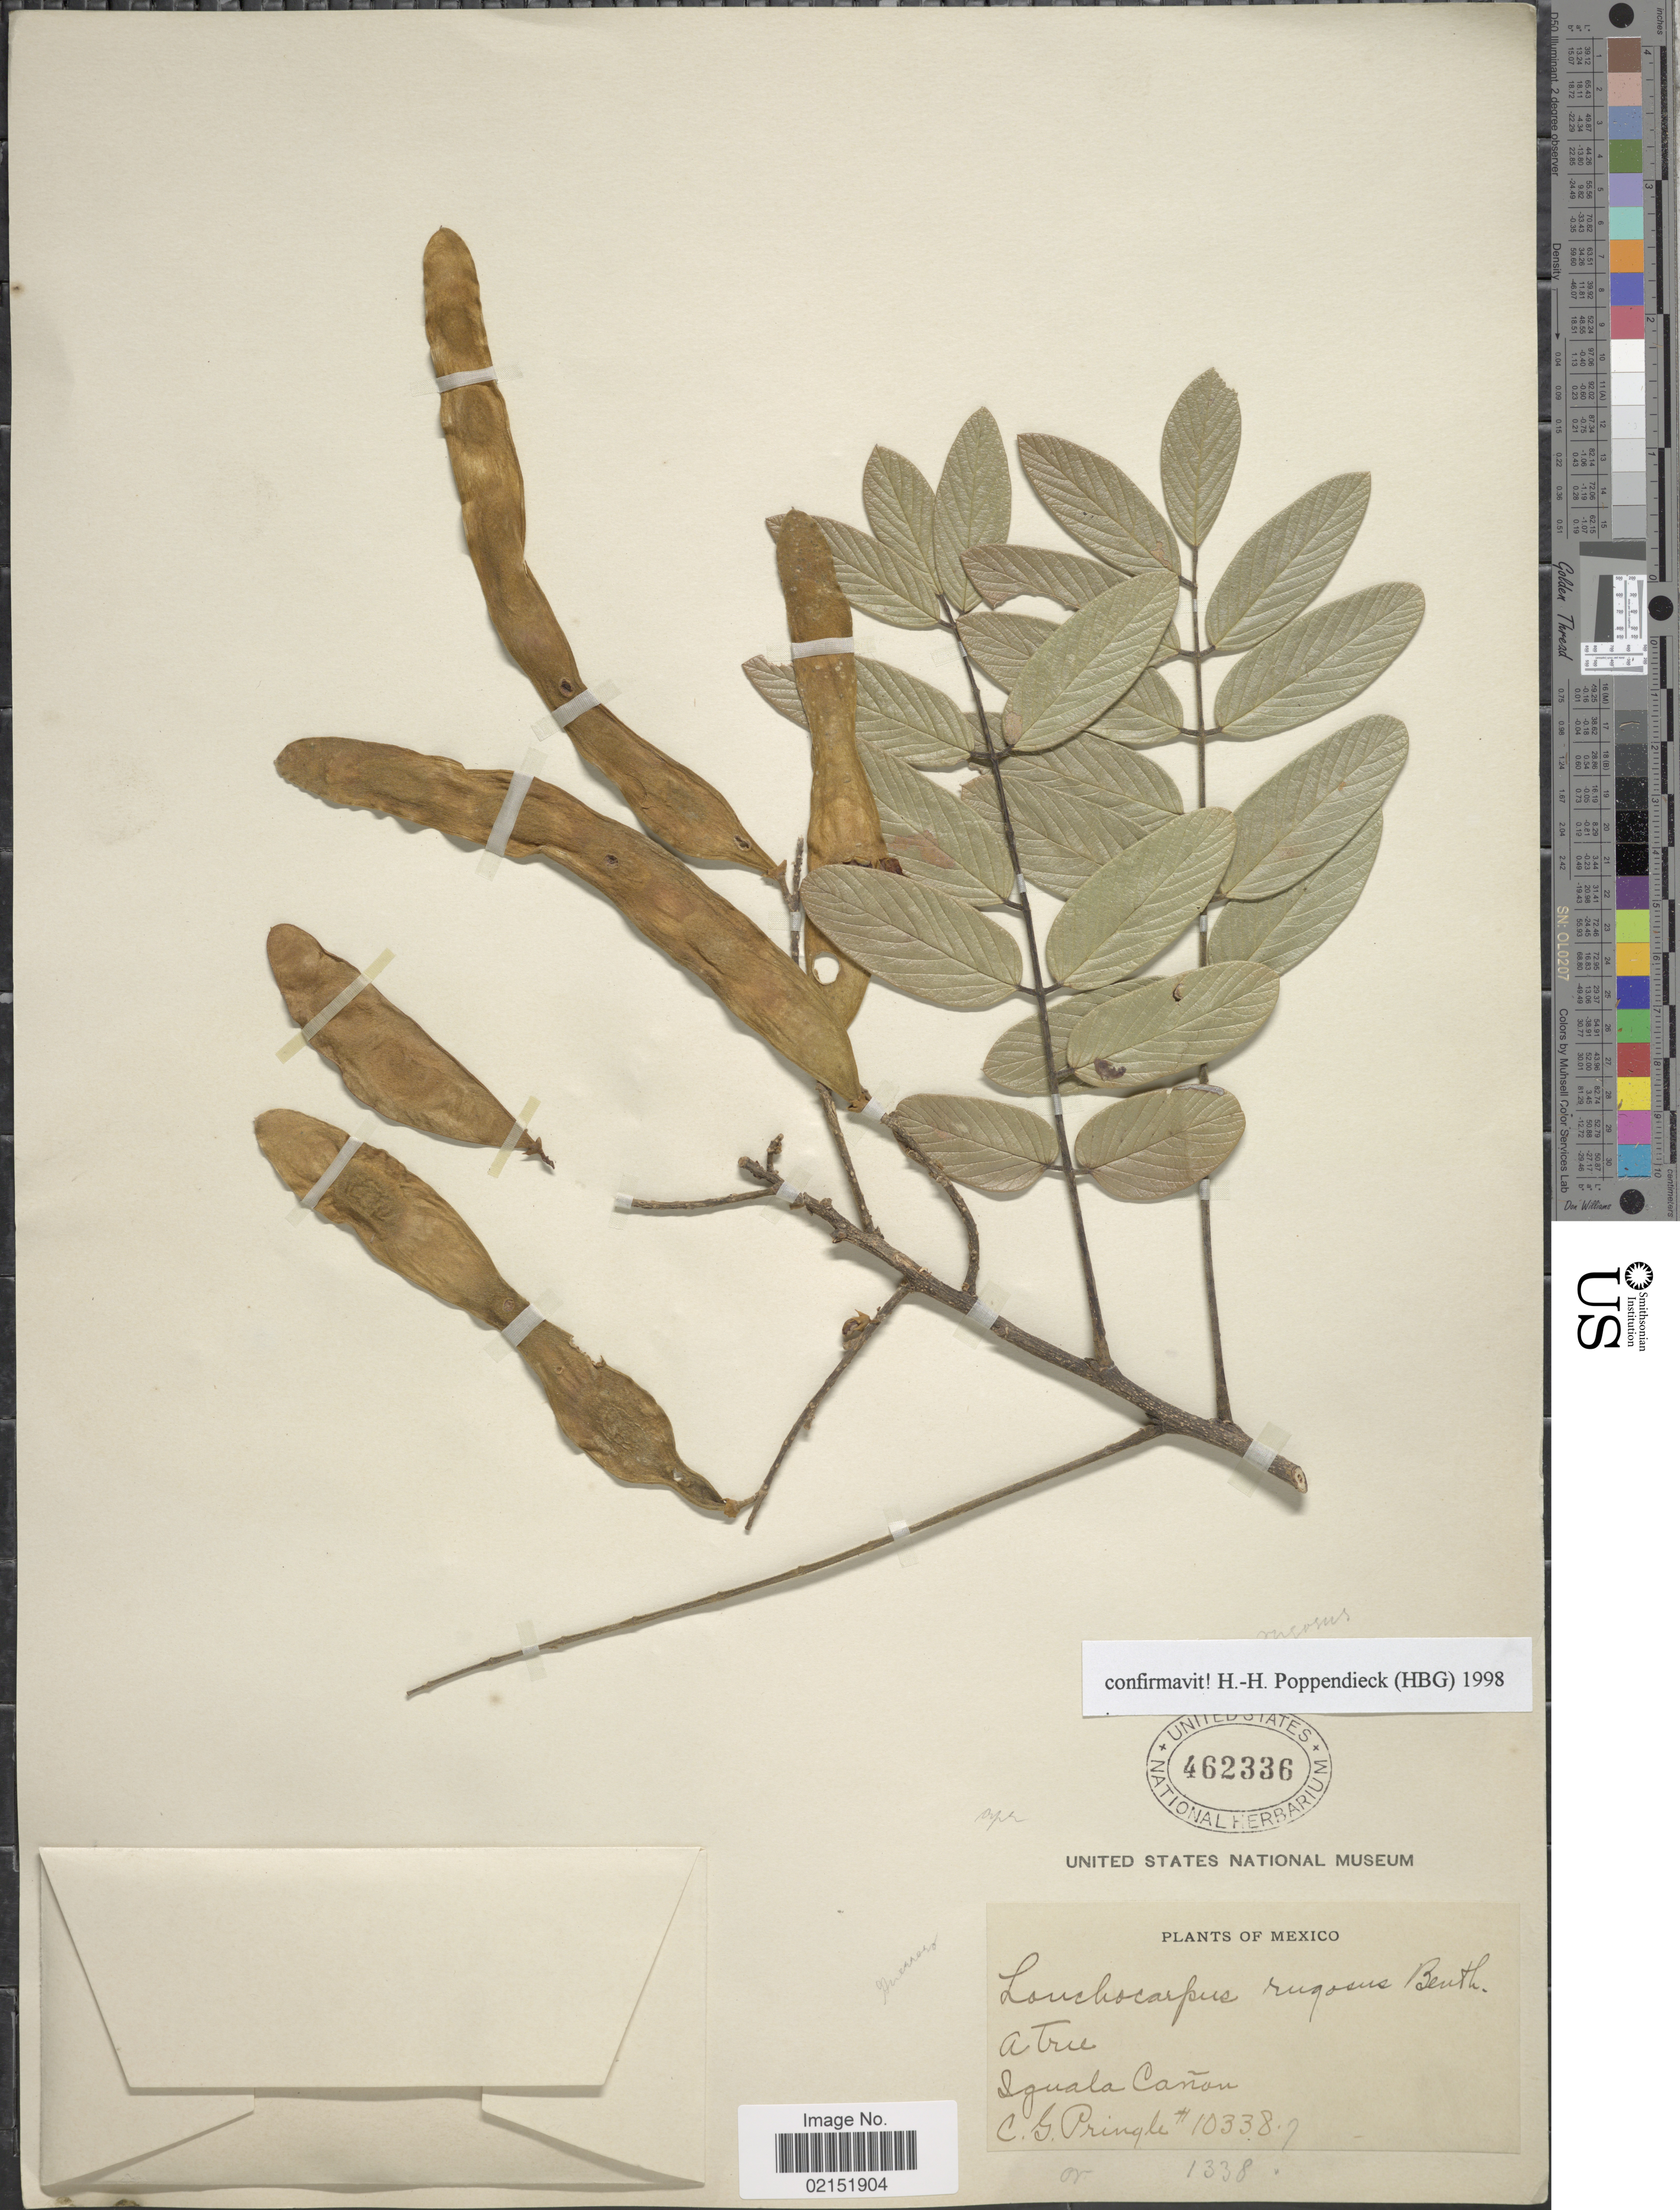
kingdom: Plantae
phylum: Tracheophyta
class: Magnoliopsida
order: Fabales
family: Fabaceae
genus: Lonchocarpus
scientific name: Lonchocarpus rugosus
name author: Benth.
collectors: C. G. Pringle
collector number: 10338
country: Mexico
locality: Iguala Canon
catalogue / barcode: US 462336